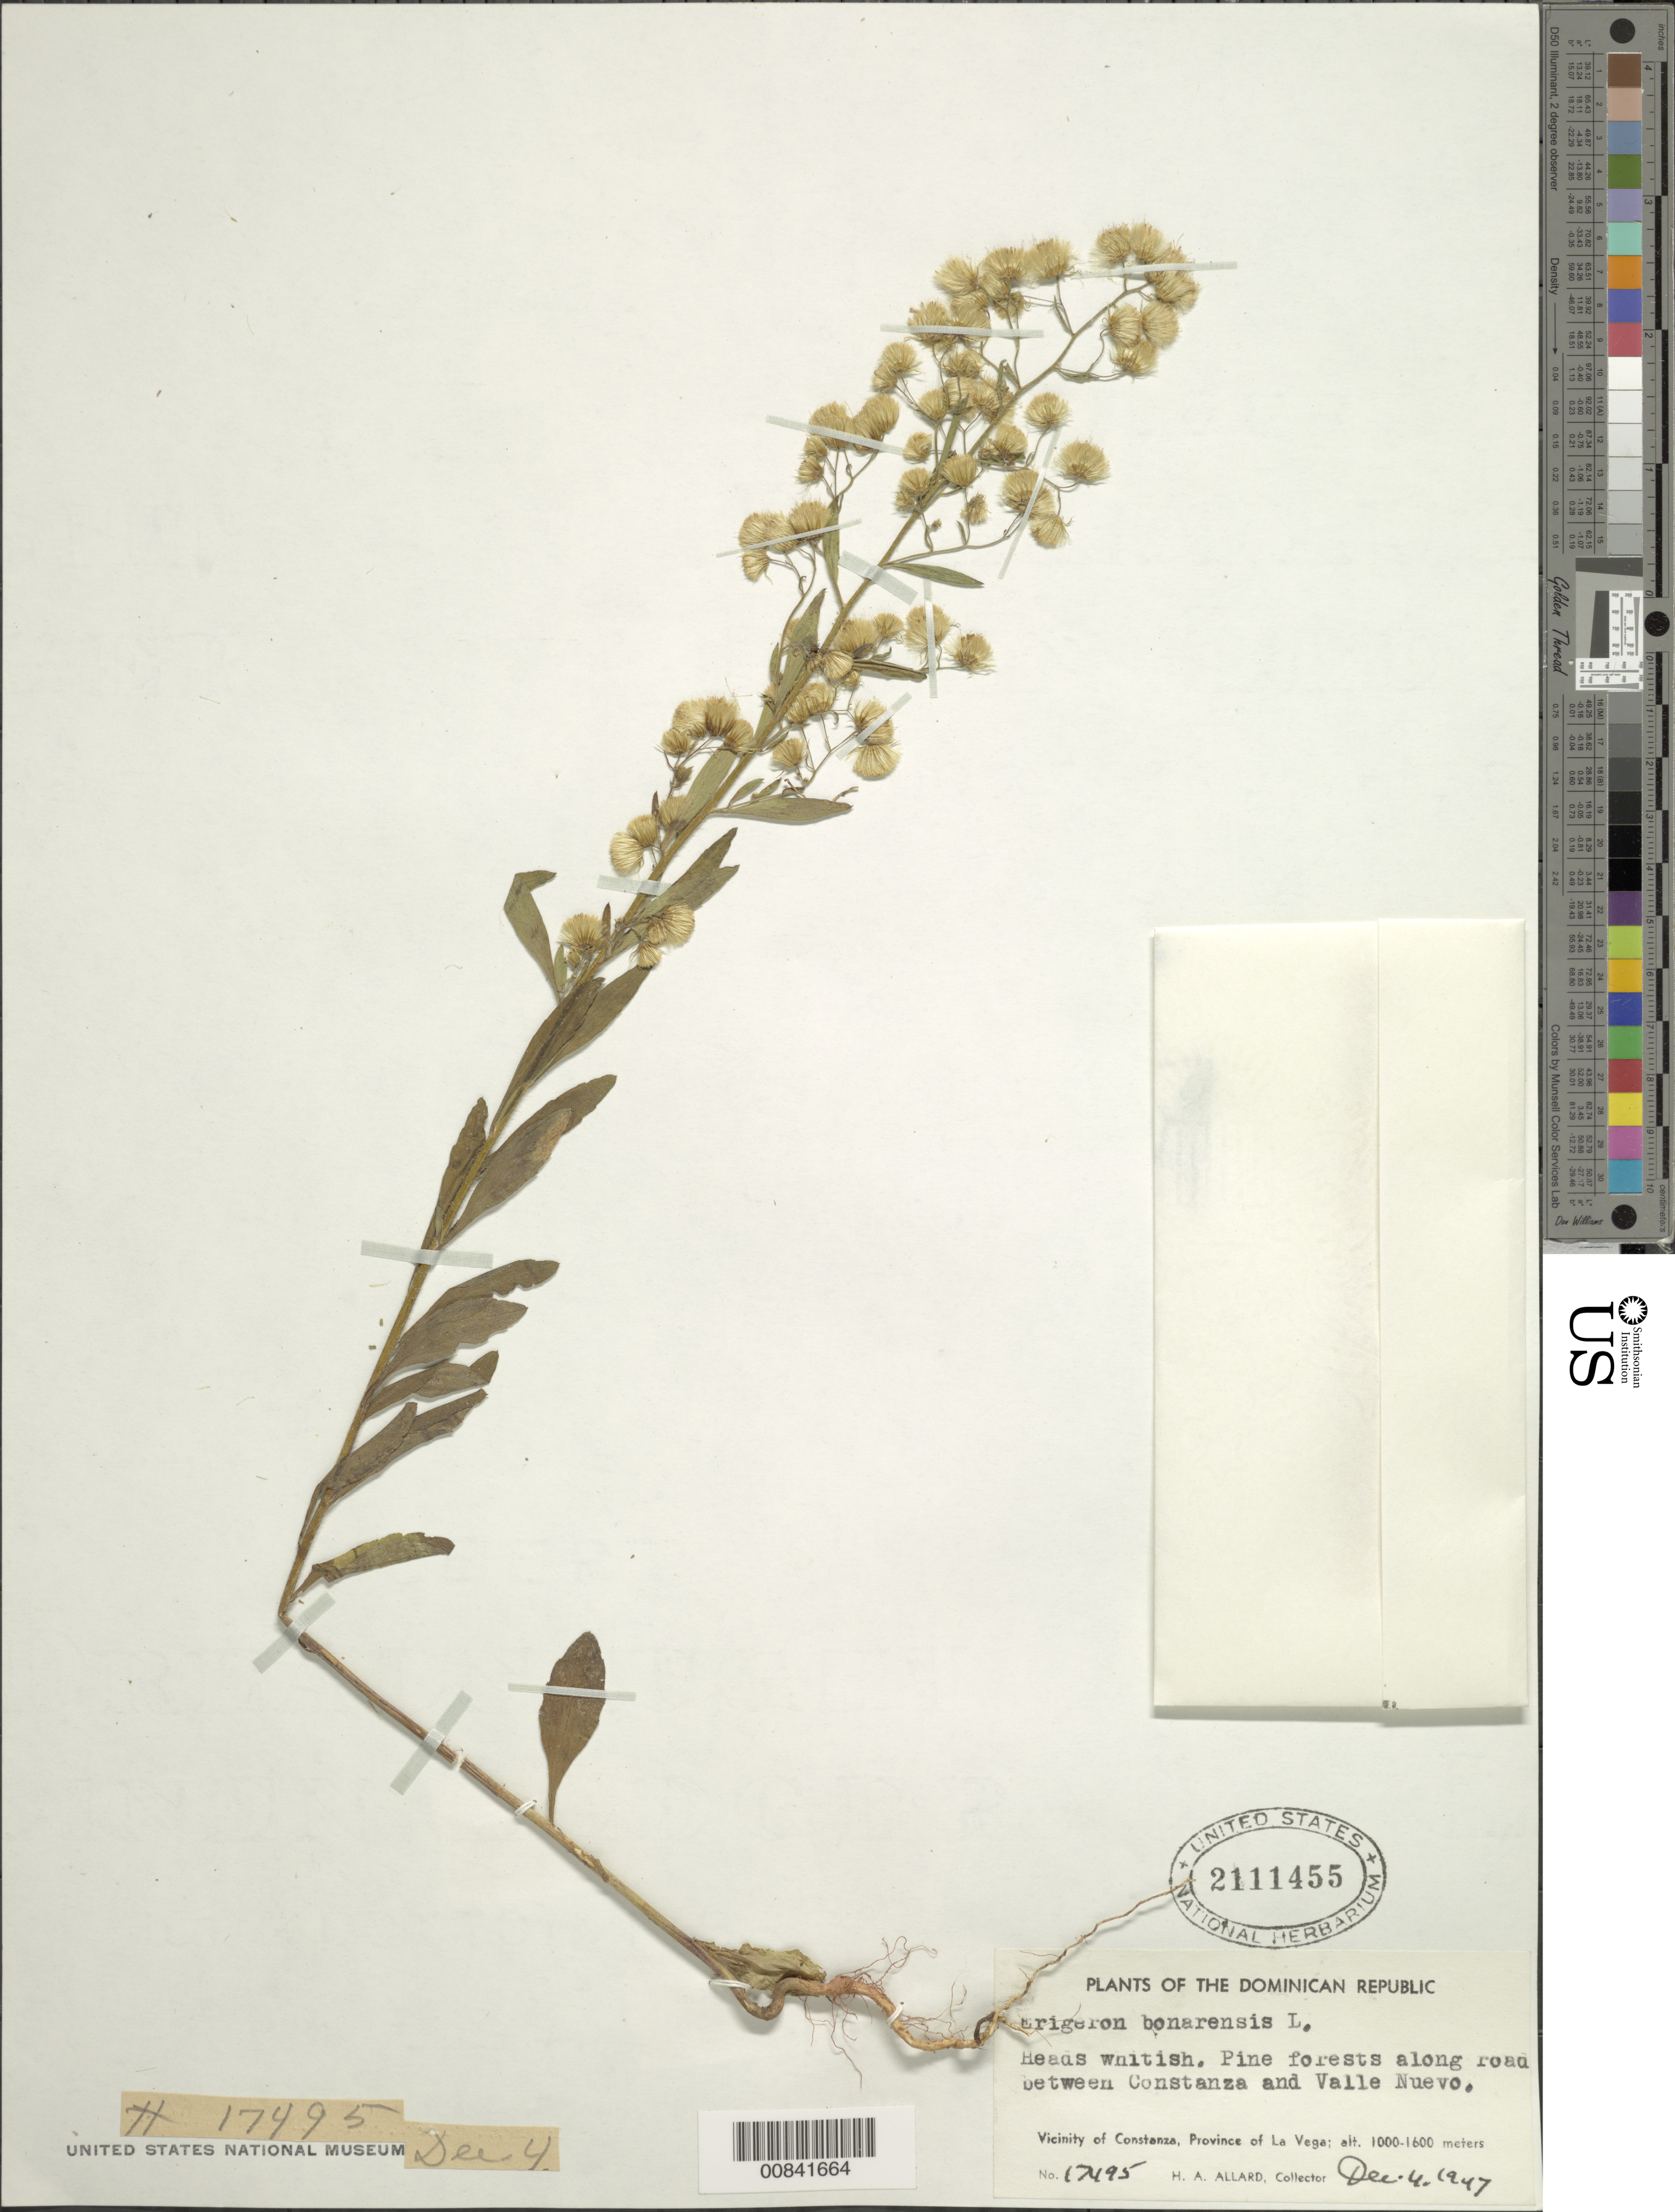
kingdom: Plantae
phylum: Tracheophyta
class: Magnoliopsida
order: Asterales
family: Asteraceae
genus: Conyza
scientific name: Conyza bonariensis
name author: (L.) Cronq.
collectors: H. A. Allard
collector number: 17495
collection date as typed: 04 Dec 1947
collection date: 1947-12-04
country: Dominican Republic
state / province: La Vega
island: Hispaniola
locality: Vicinity of Constanza, along road between Constanza and Valle Nuevo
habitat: Pine forests along road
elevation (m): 1000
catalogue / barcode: US 2111455